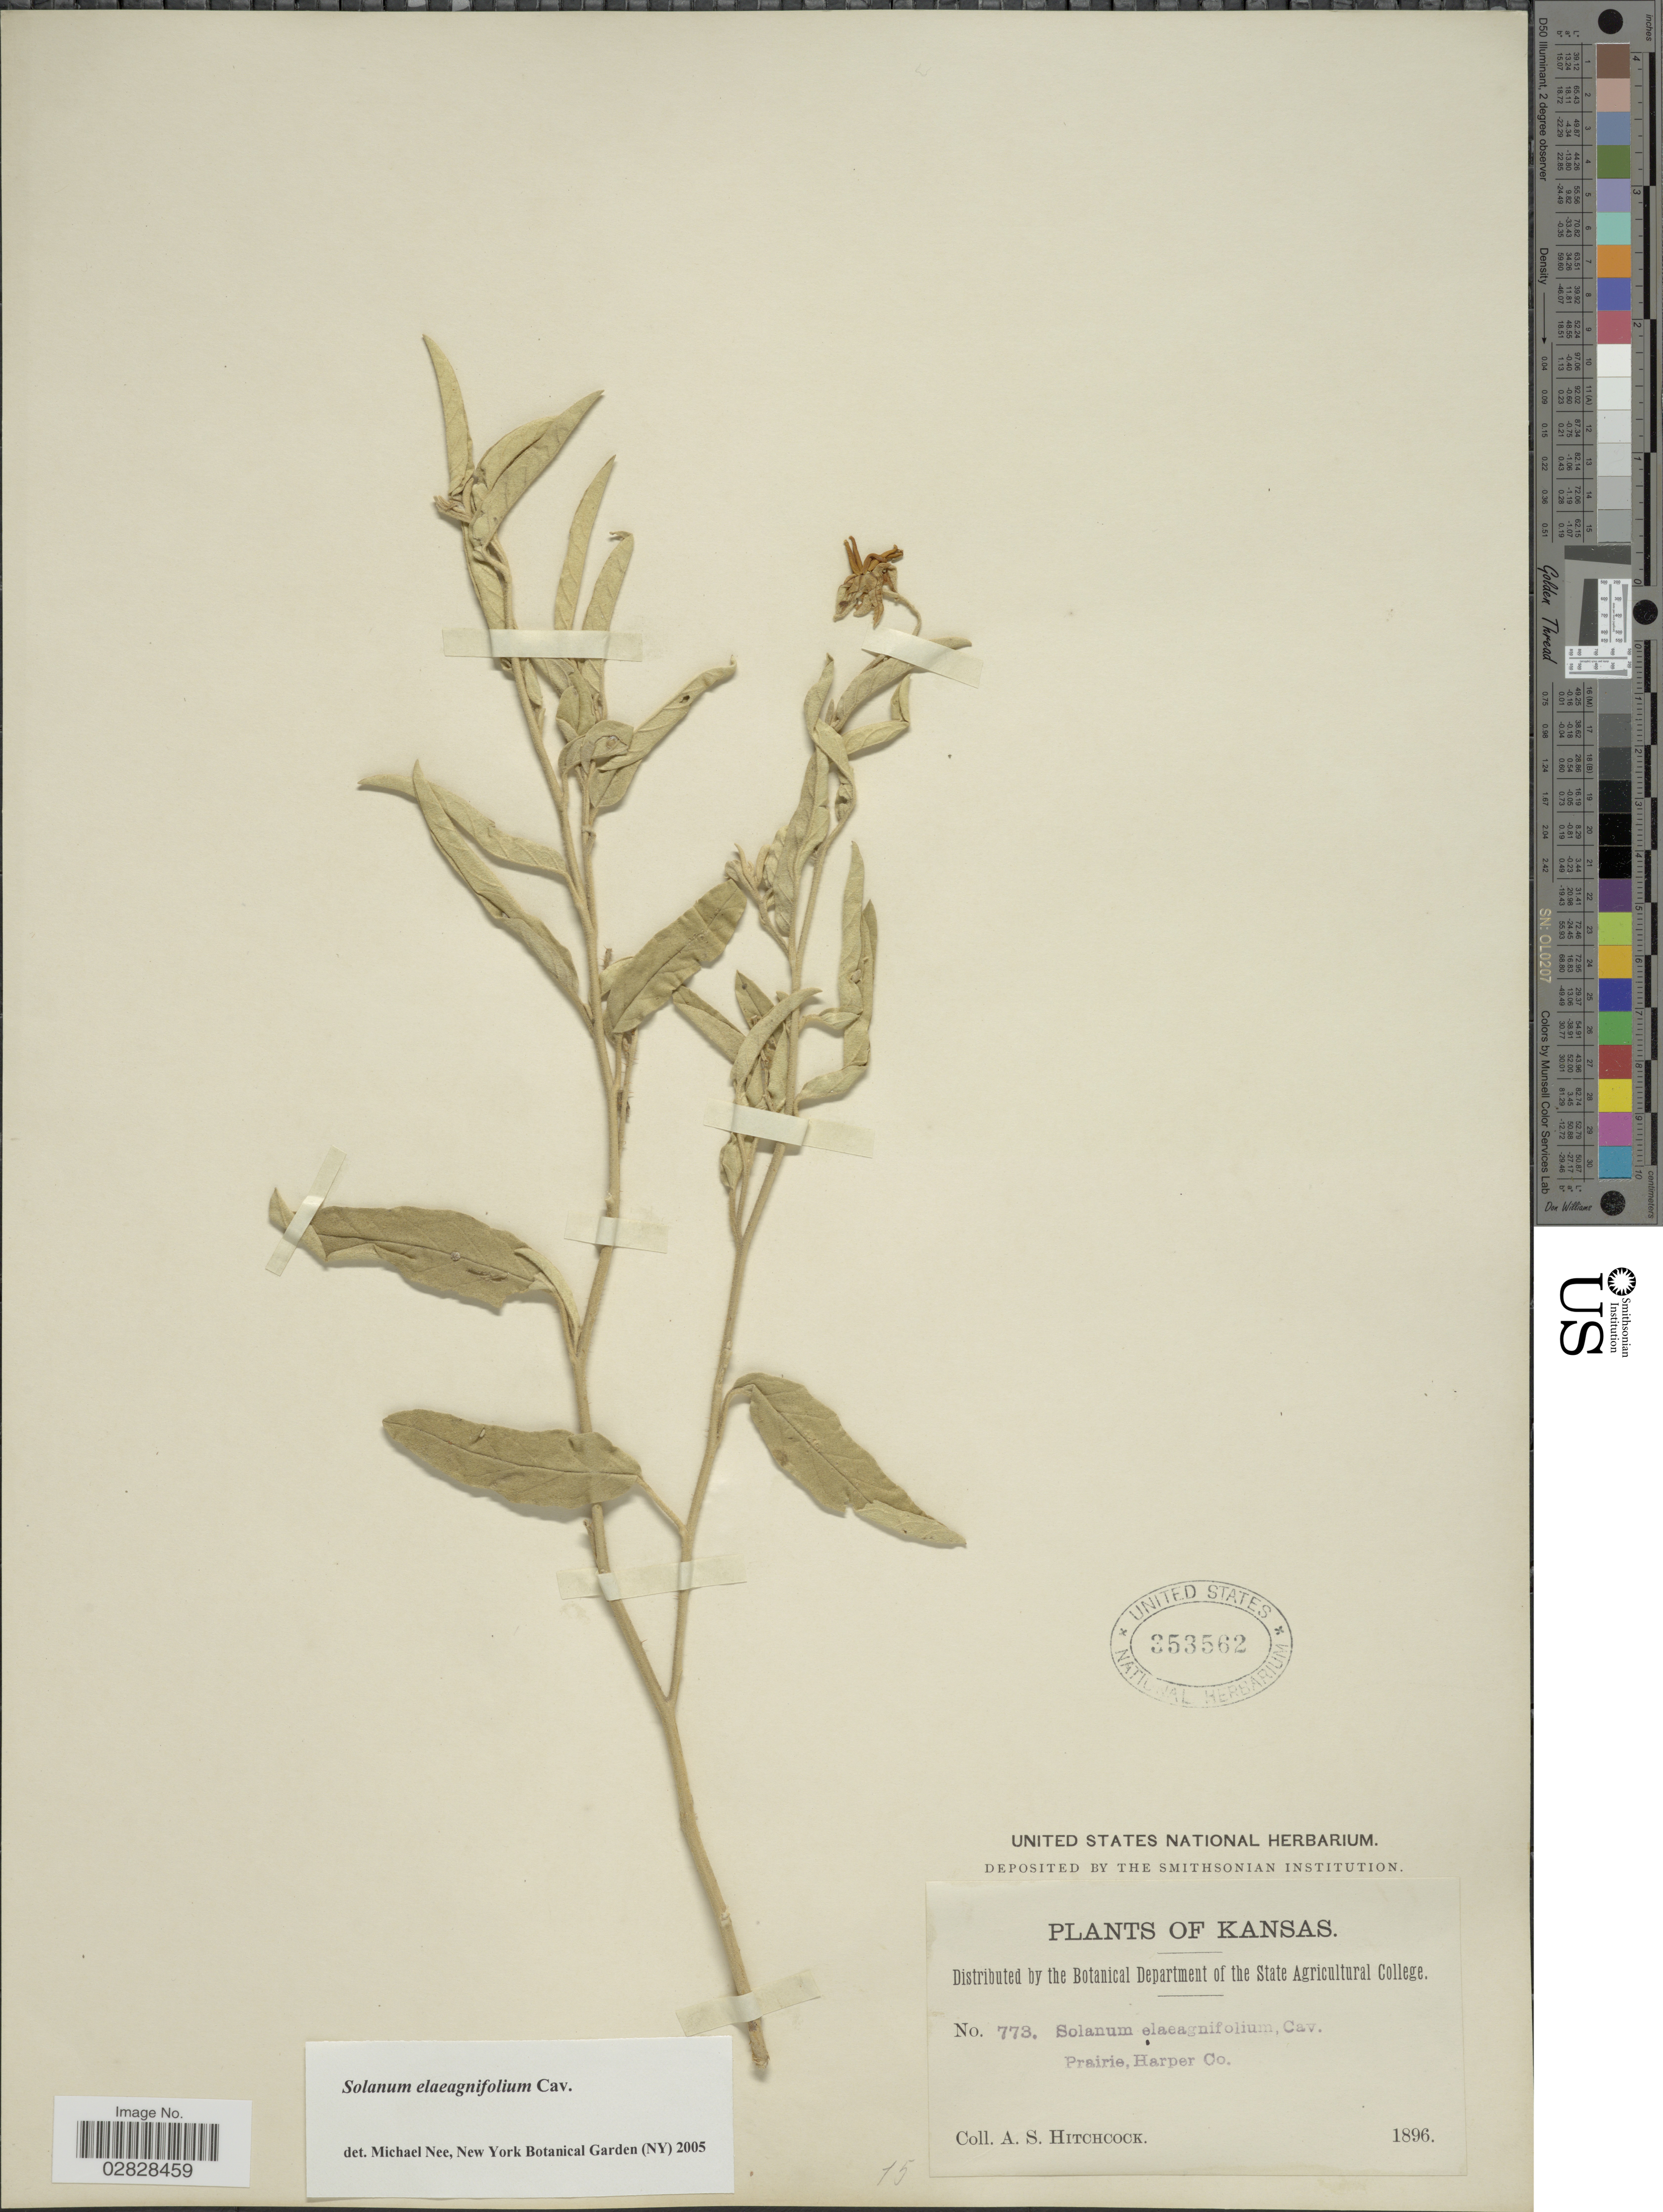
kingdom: Plantae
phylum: Tracheophyta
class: Magnoliopsida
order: Solanales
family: Solanaceae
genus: Solanum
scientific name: Solanum elaeagnifolium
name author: Cav.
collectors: A. S. Hitchcock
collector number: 773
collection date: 1896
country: United States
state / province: Kansas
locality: Prairie, Harper Co.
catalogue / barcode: US 353562